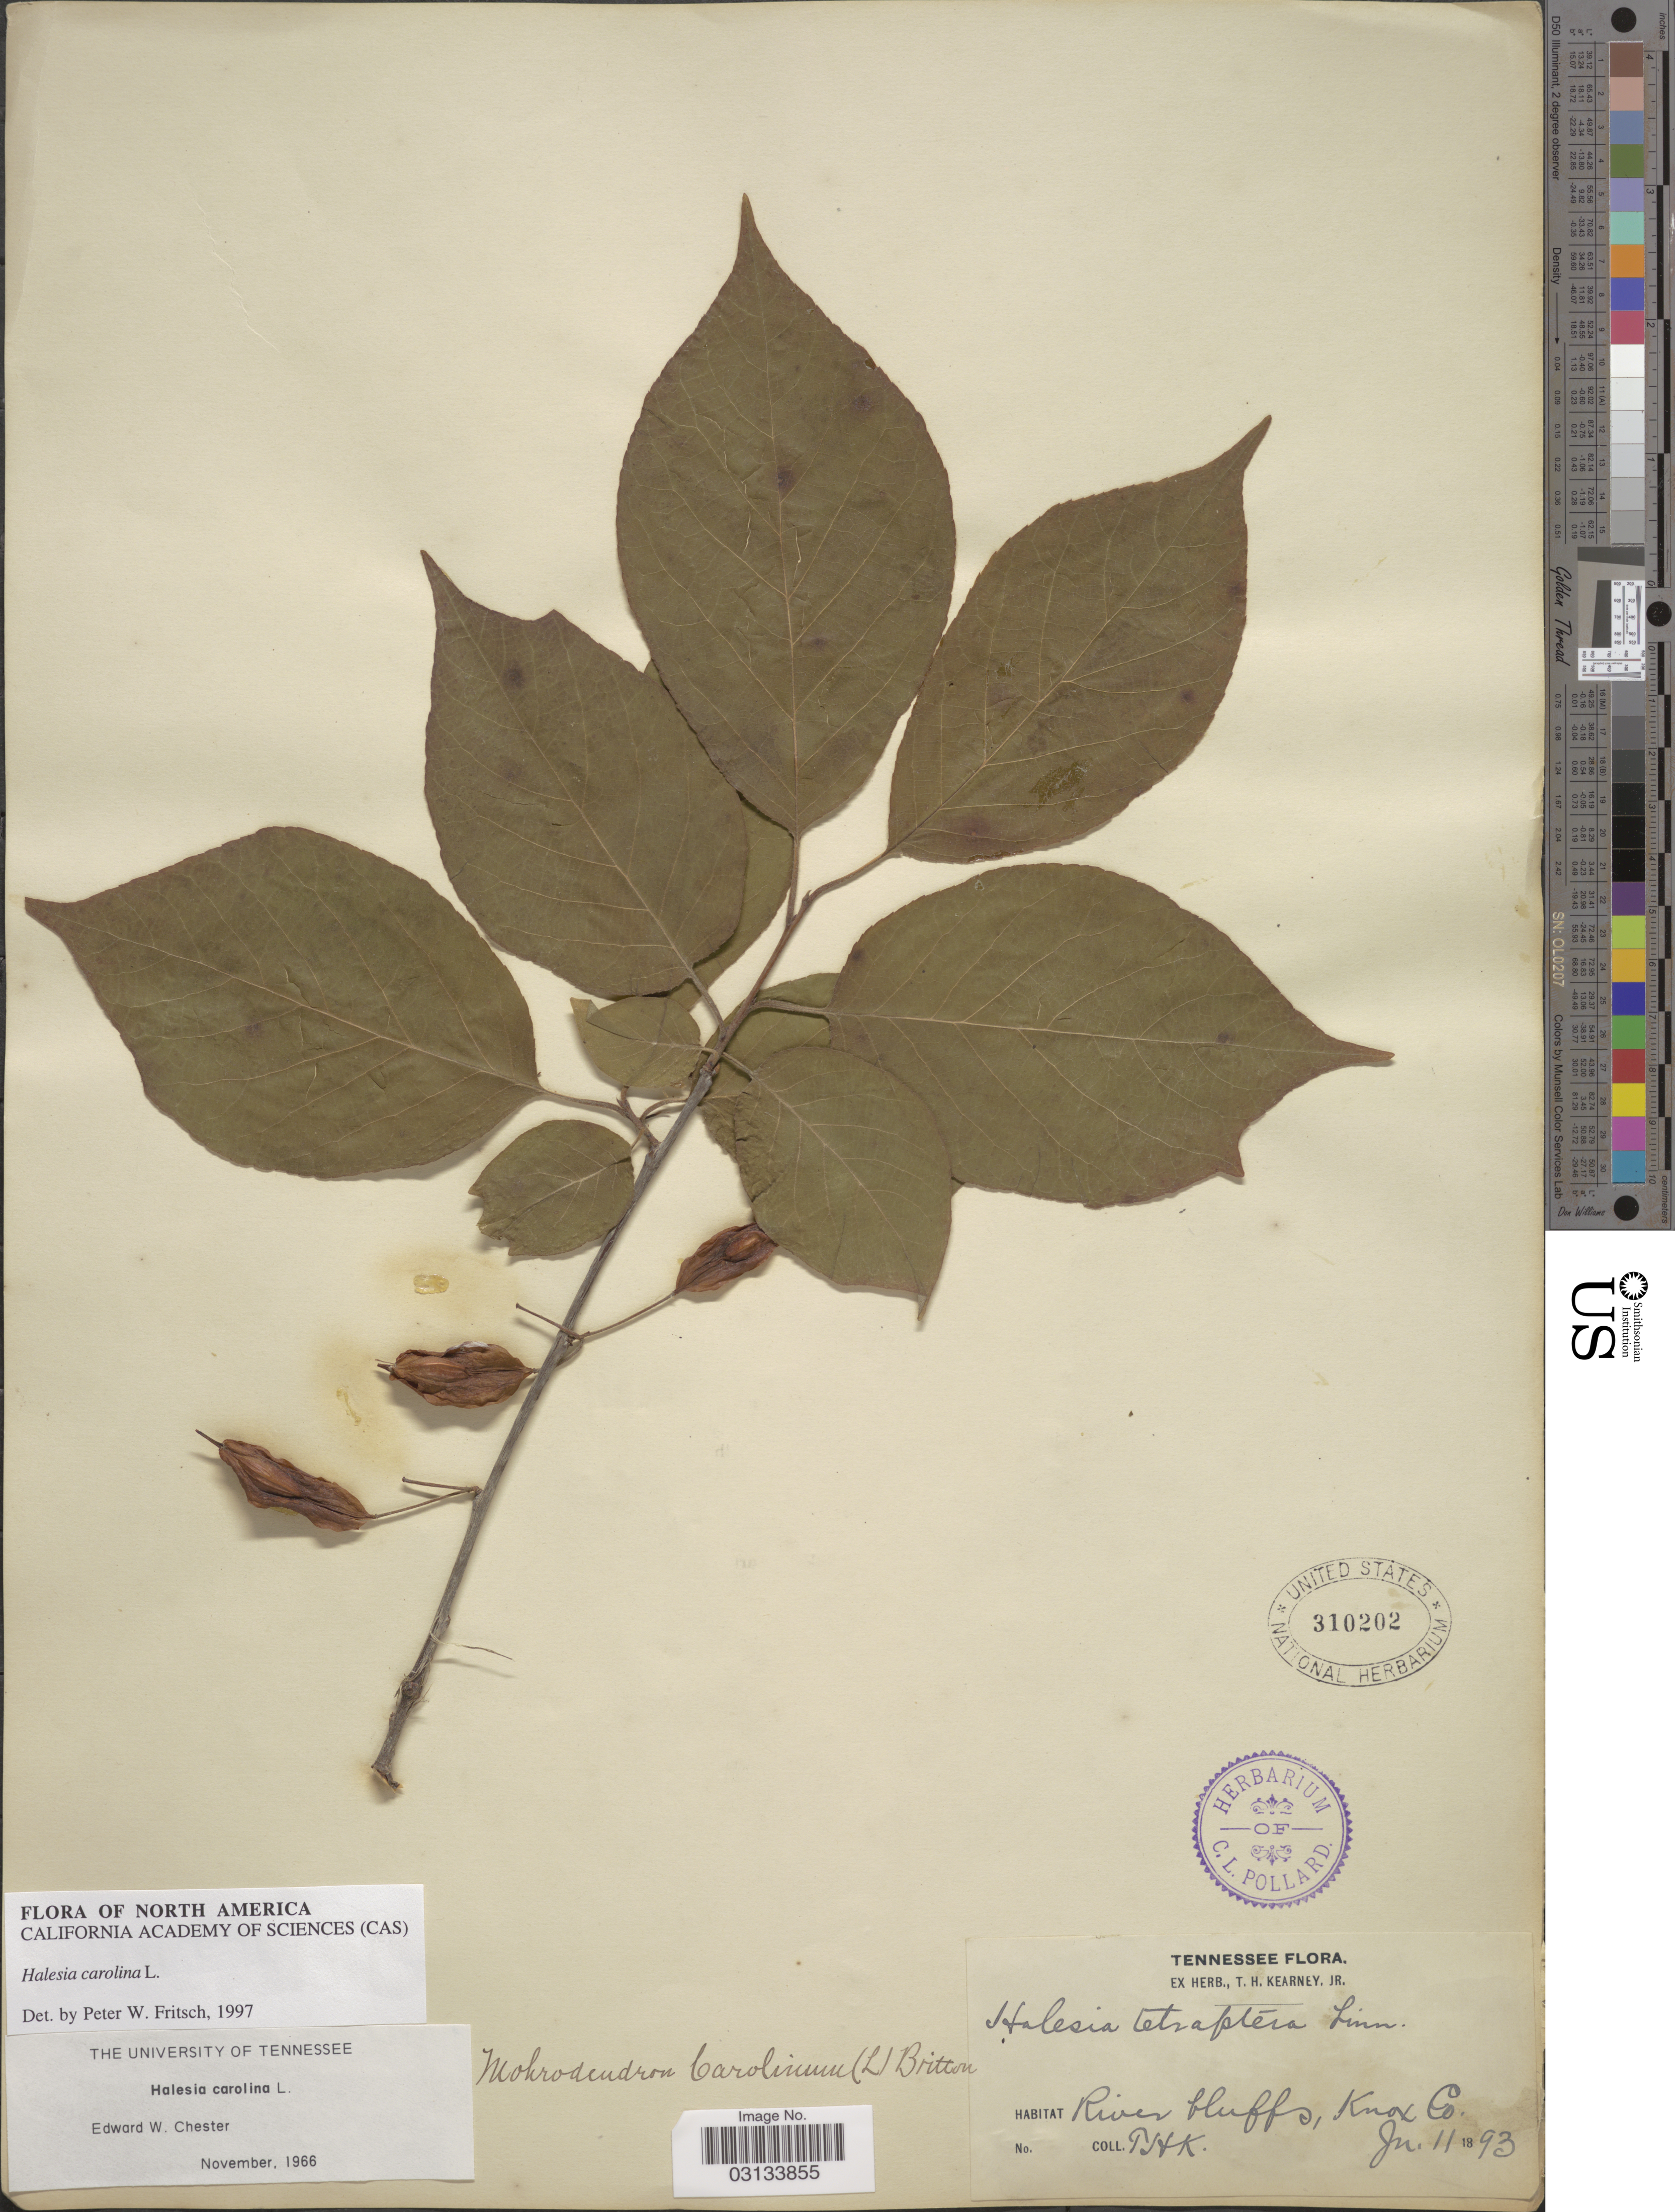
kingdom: Plantae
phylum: Tracheophyta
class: Magnoliopsida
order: Ericales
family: Styracaceae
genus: Halesia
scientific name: Halesia carolina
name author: L.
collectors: T. H. Kearney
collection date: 1893-06-11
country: United States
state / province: Tennessee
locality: River bluffs, Knox Co.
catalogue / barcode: US 310202